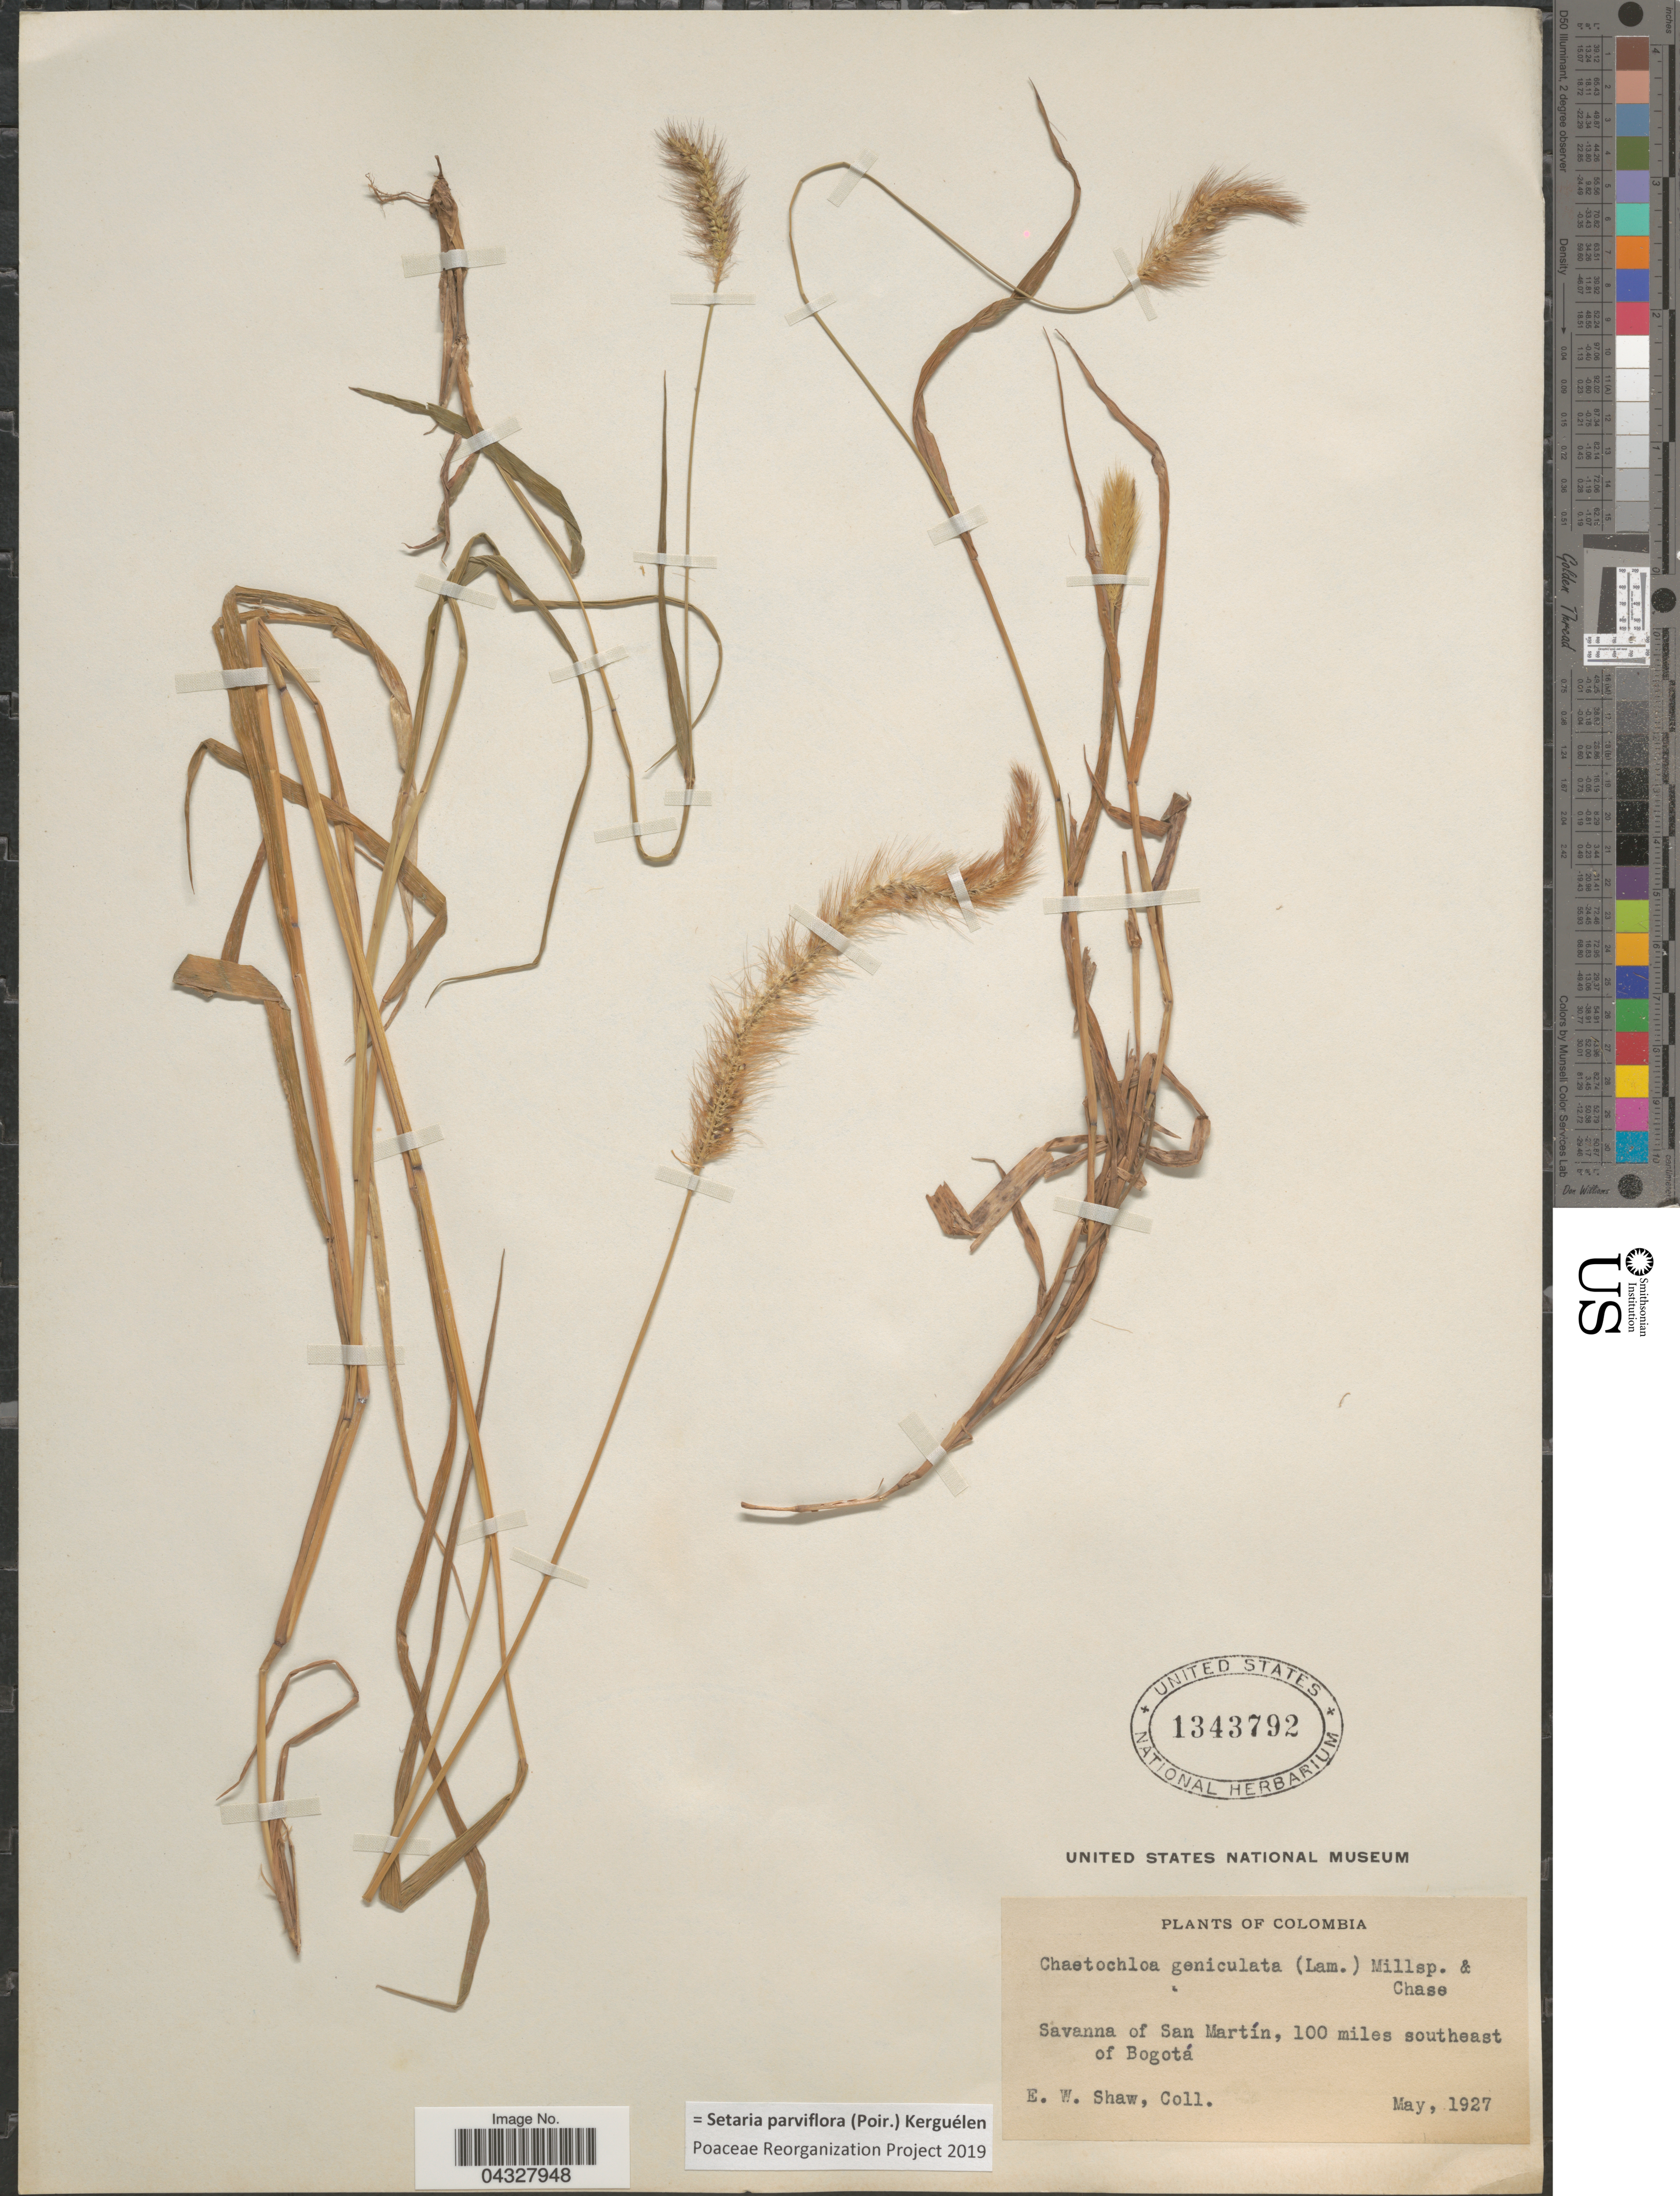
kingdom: Plantae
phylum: Tracheophyta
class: Liliopsida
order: Poales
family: Poaceae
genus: Setaria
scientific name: Setaria parviflora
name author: (Poir.) Kerguélen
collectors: E. W. Shaw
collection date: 1927-05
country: Colombia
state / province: Bogota D.C.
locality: Savanna of San Martín, 100 miles southeast of Bogotá.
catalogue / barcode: US 1343792